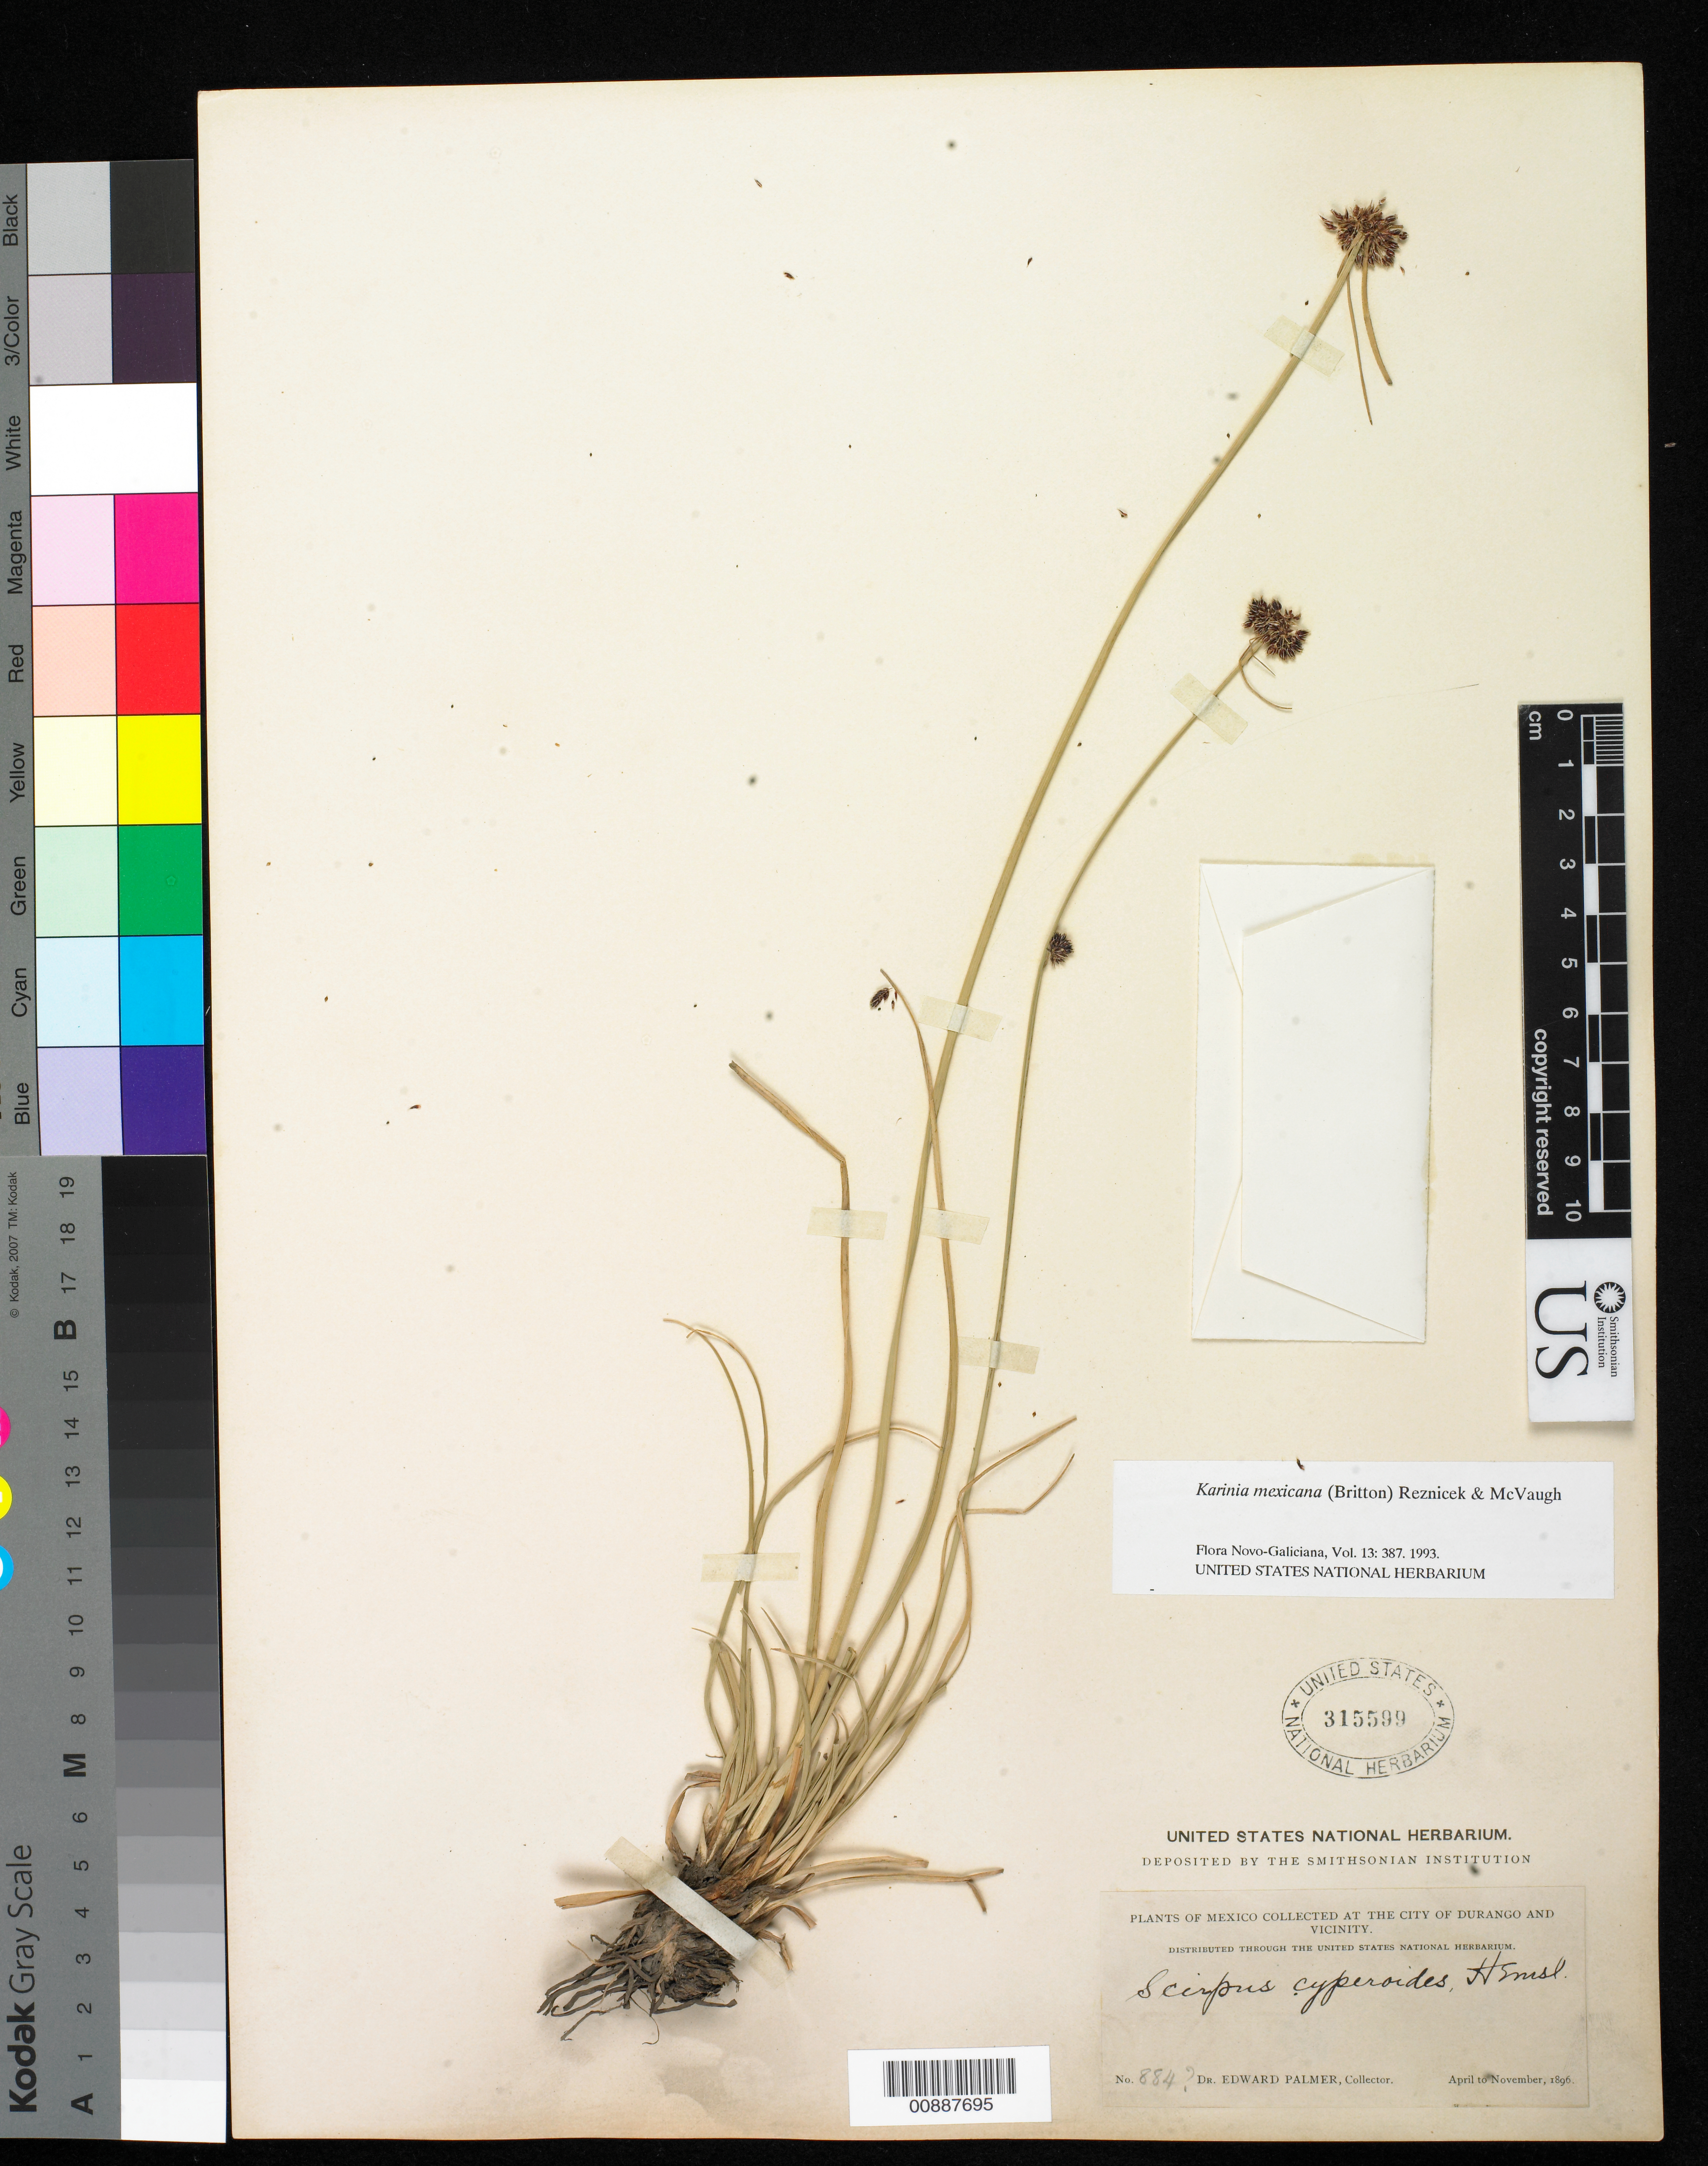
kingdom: Plantae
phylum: Tracheophyta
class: Liliopsida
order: Poales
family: Cyperaceae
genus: Scirpoides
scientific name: Scirpoides mexicana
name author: (C.B. Clarke ex Britton) Goetgh. ex C. S. Reid & J.R. Carter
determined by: Strong, Mark T., (BOT), Smithsonian Institution - National Museum of Natural History (UNITED STATES)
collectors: E. Palmer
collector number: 884?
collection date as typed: Apr 1896 to -- Nov 1896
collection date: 1896-04/1896-11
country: Mexico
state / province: Durango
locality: City of Durango and vicinity.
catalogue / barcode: US 315599